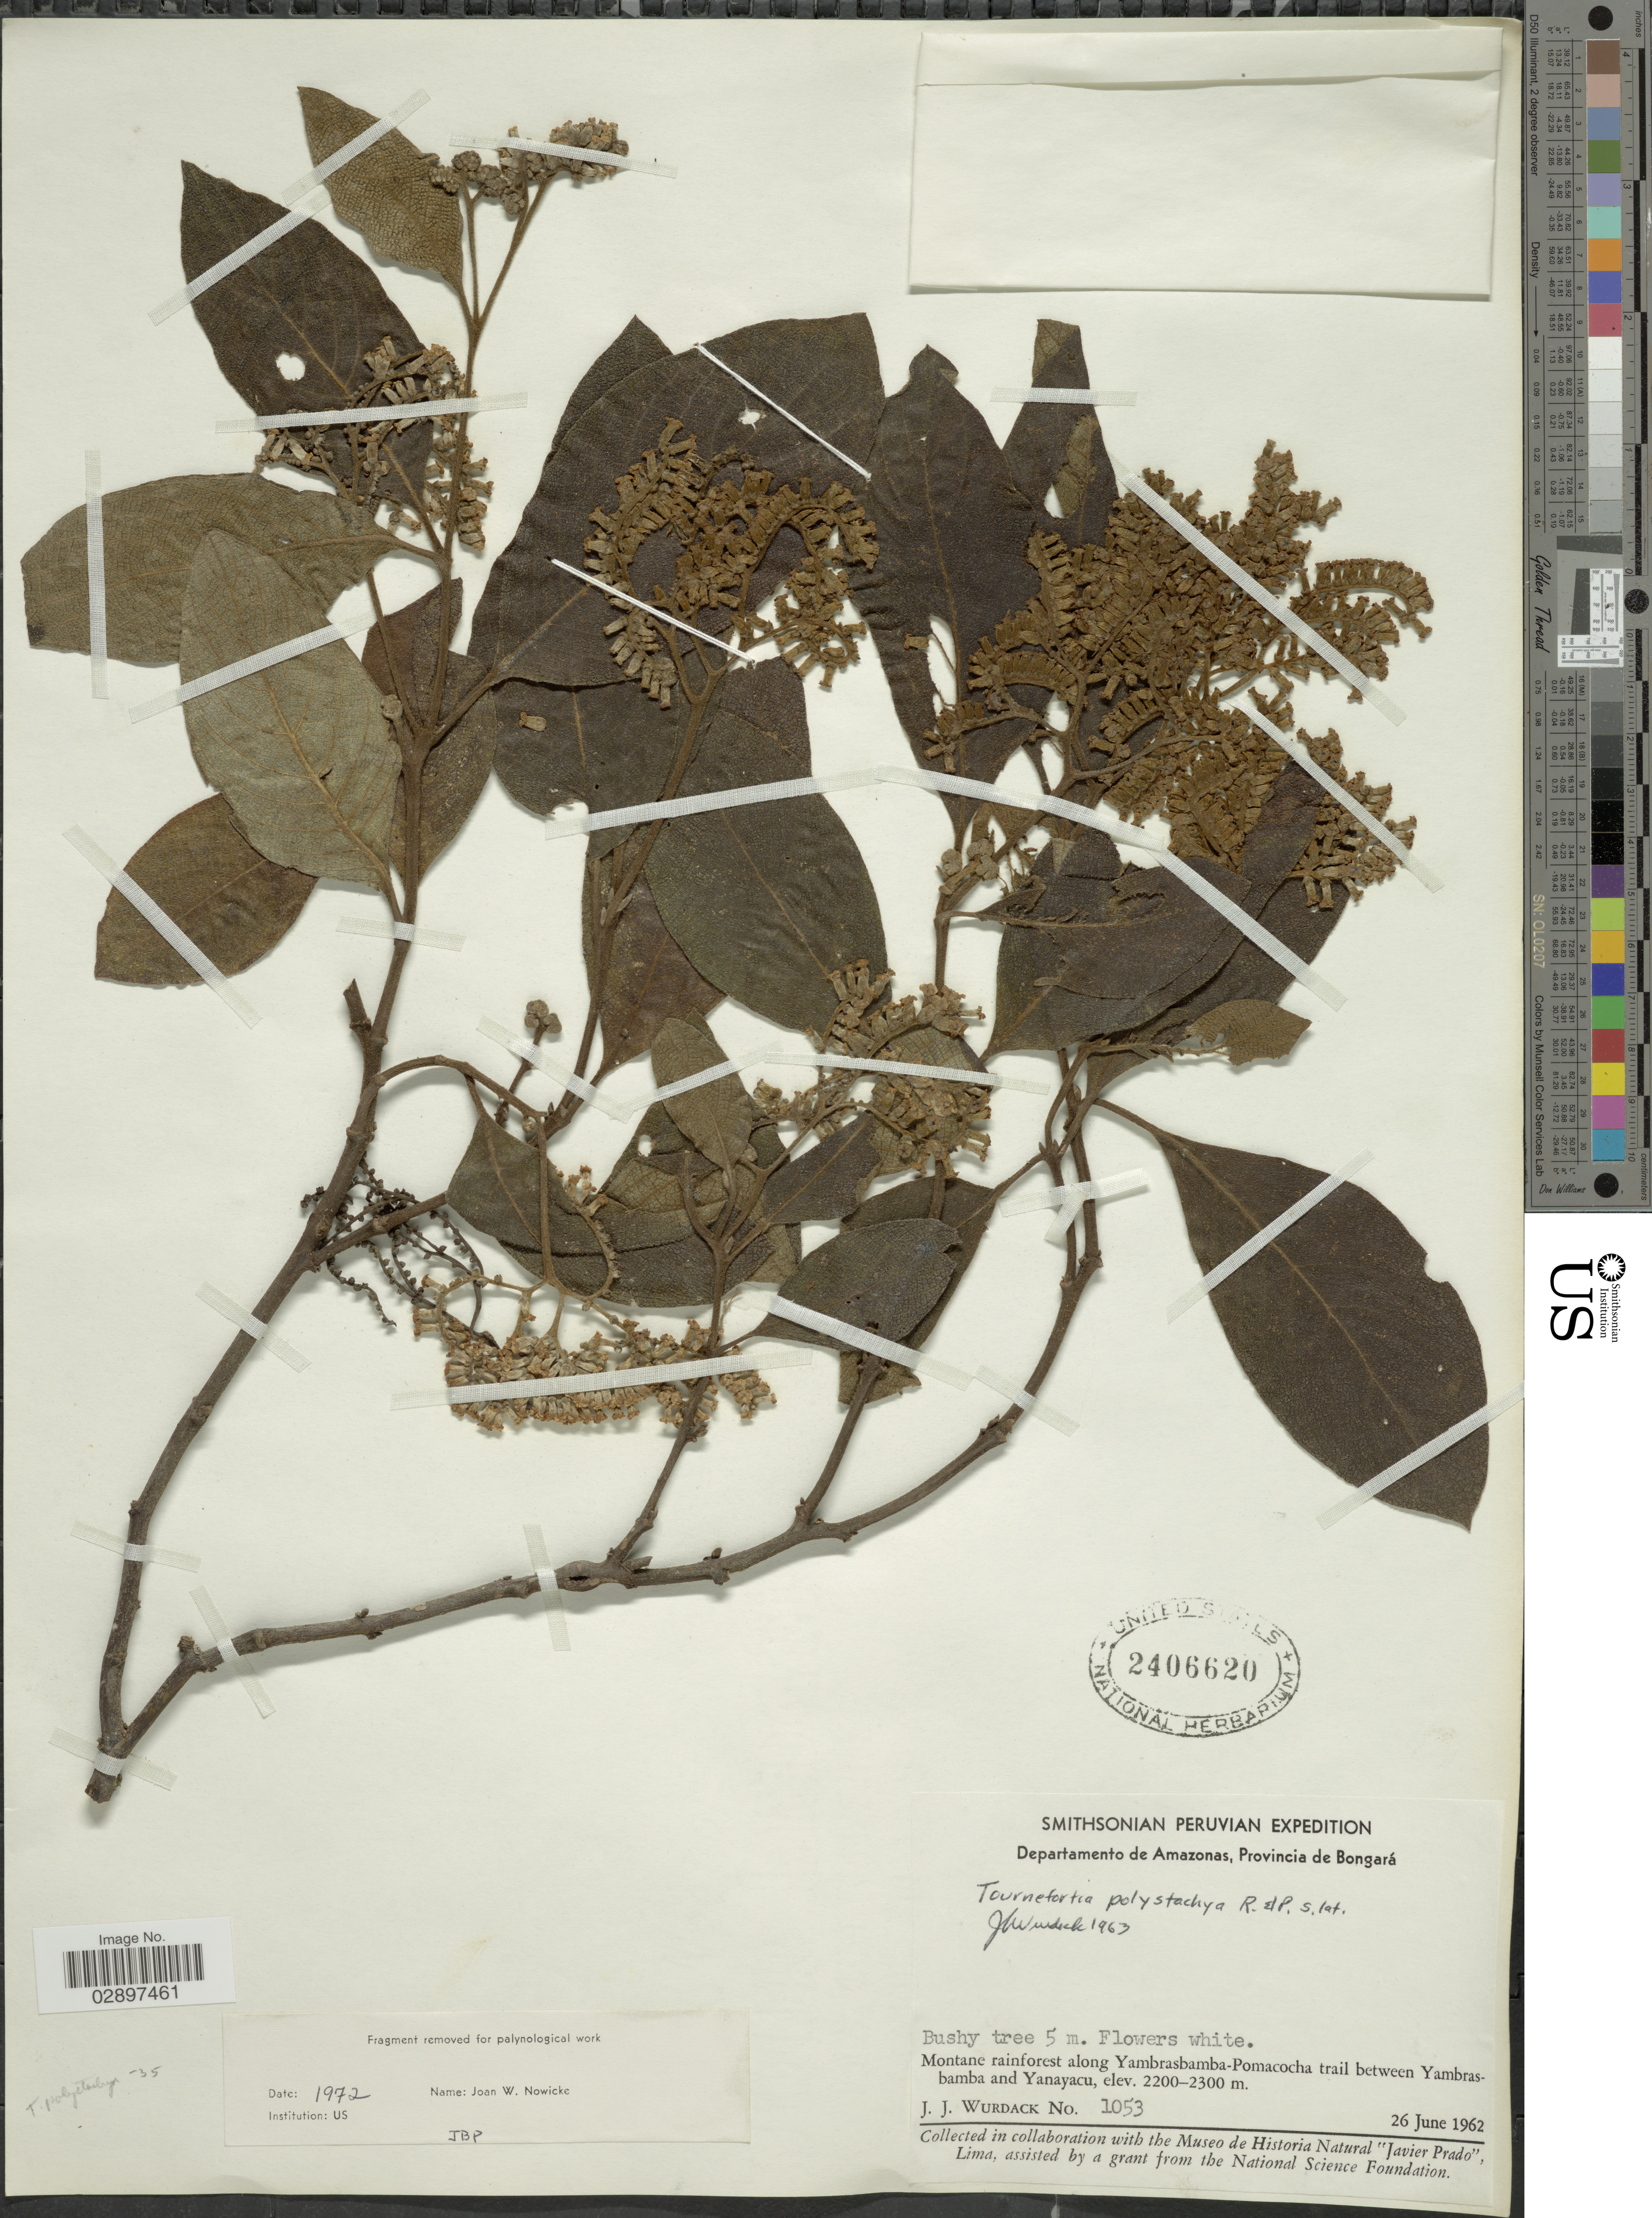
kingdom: Plantae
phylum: Tracheophyta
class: Magnoliopsida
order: Boraginales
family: Heliotropiaceae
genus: Tournefortia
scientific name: Tournefortia polystachya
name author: Ruiz & Pav.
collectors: J. J. Wurdack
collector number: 1053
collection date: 1962-06-26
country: Peru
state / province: Amazonas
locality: Departamento de Amazonas, Provincia de Bongará. Montane rainforest along Yambrasbamba-Pomacocha trail between Yambrasbamba and Yanayacu.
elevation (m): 2200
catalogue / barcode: US 2406620